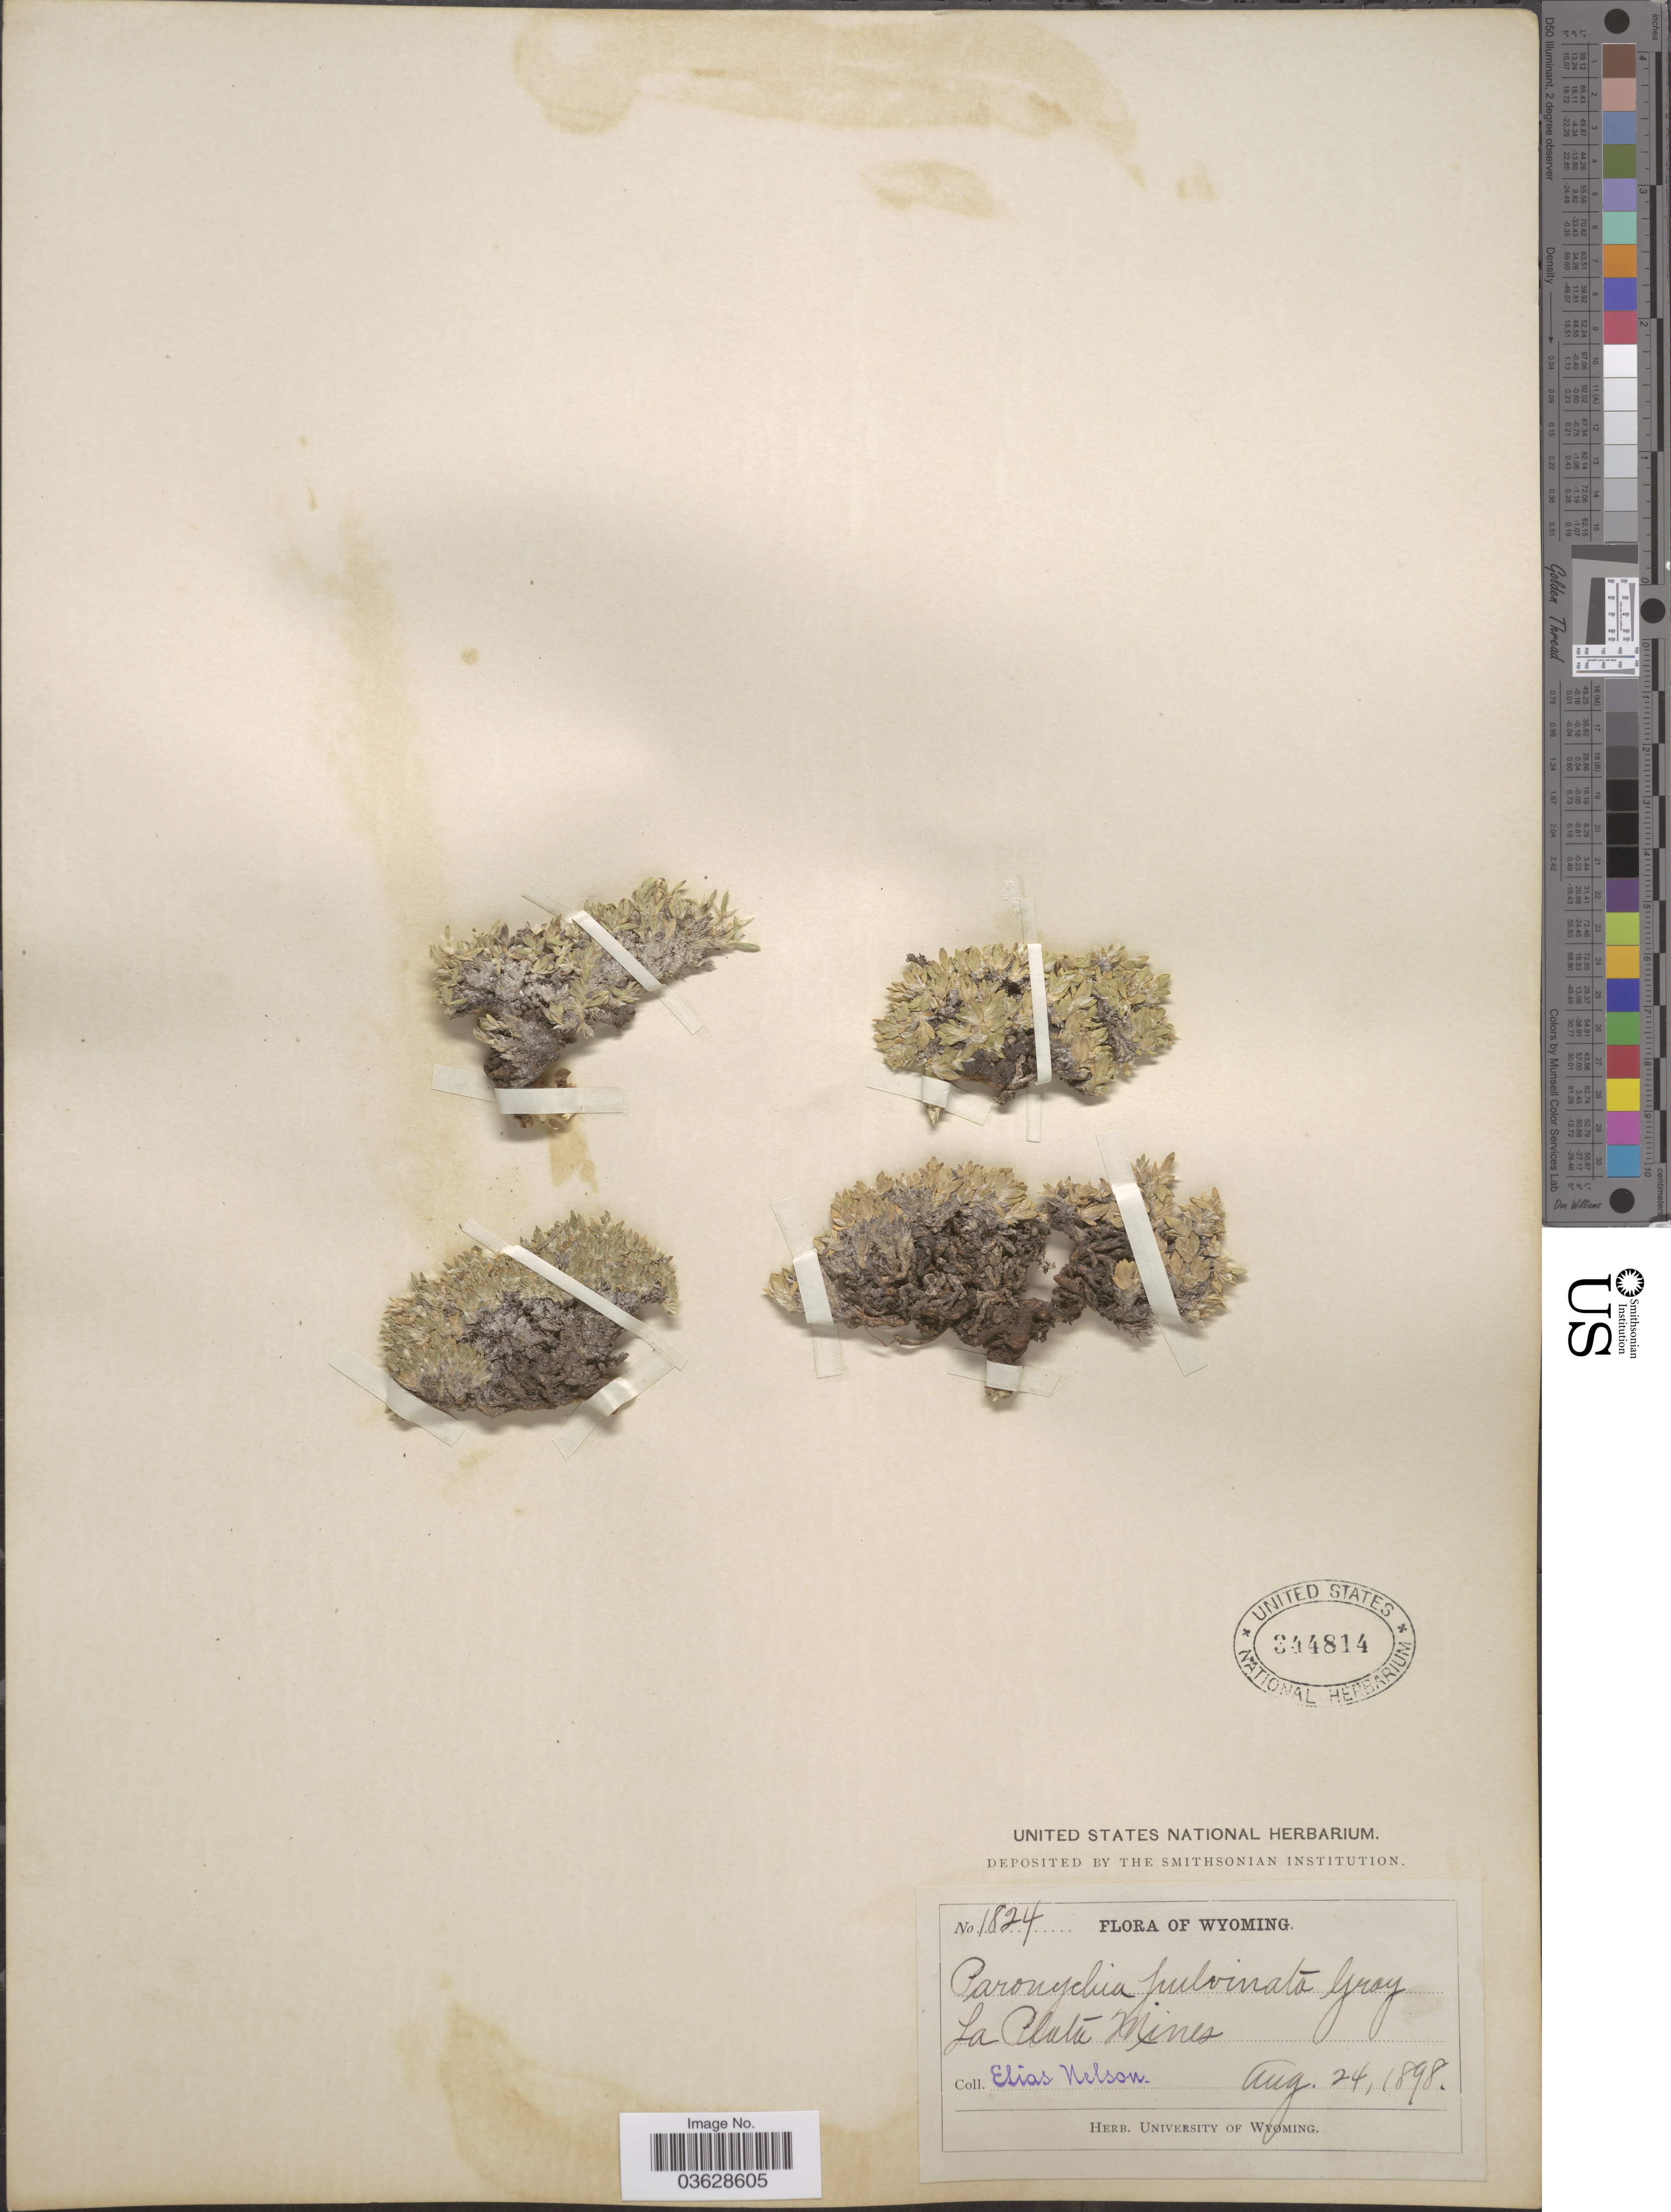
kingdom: Plantae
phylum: Tracheophyta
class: Magnoliopsida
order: Caryophyllales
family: Caryophyllaceae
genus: Paronychia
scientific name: Paronychia pulvinata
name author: A. Gray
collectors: E. Nelson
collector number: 1824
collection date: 1898-08-24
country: United States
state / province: Wyoming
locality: La Plata Mines.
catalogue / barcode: US 344814